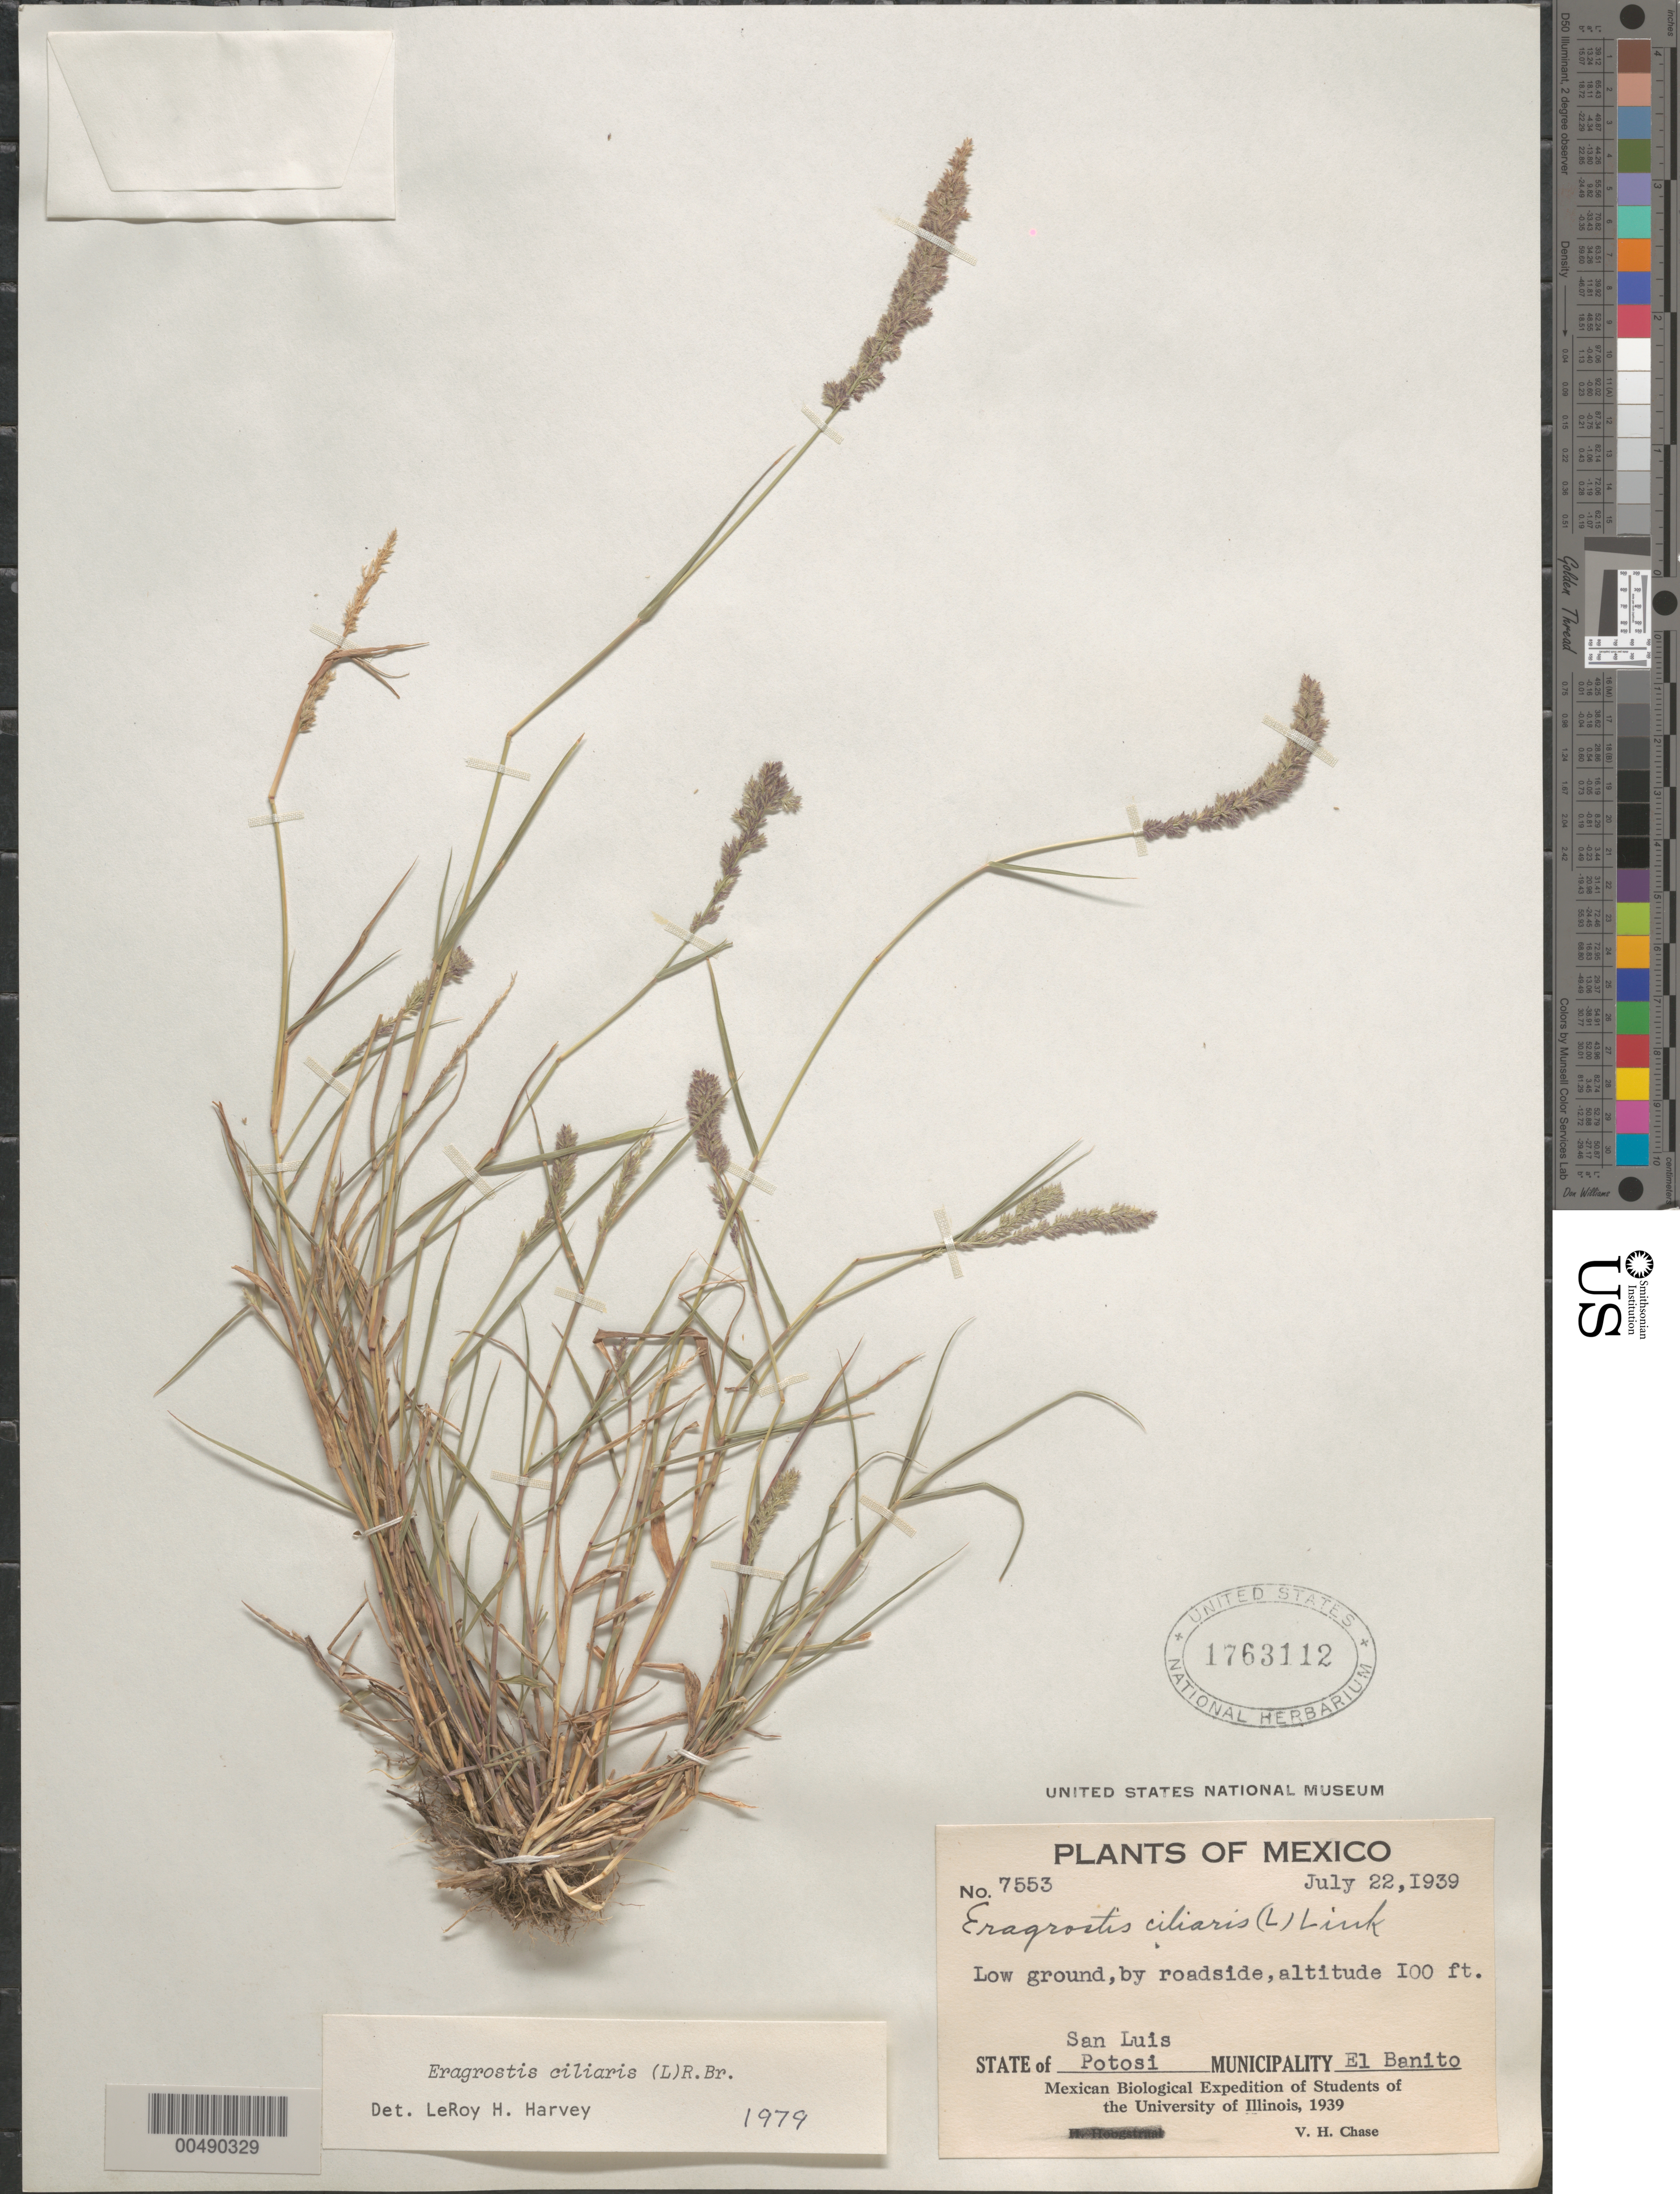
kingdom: Plantae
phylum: Tracheophyta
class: Liliopsida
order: Poales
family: Poaceae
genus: Eragrostis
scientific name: Eragrostis ciliaris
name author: (L.) R. Br.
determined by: Harvey, L. H.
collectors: V. H. Chase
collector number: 7553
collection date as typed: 22 Jul 1939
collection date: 1939-07-22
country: Mexico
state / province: San Luis Potosi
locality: El Banito Mun.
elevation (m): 30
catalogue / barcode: US 1763112